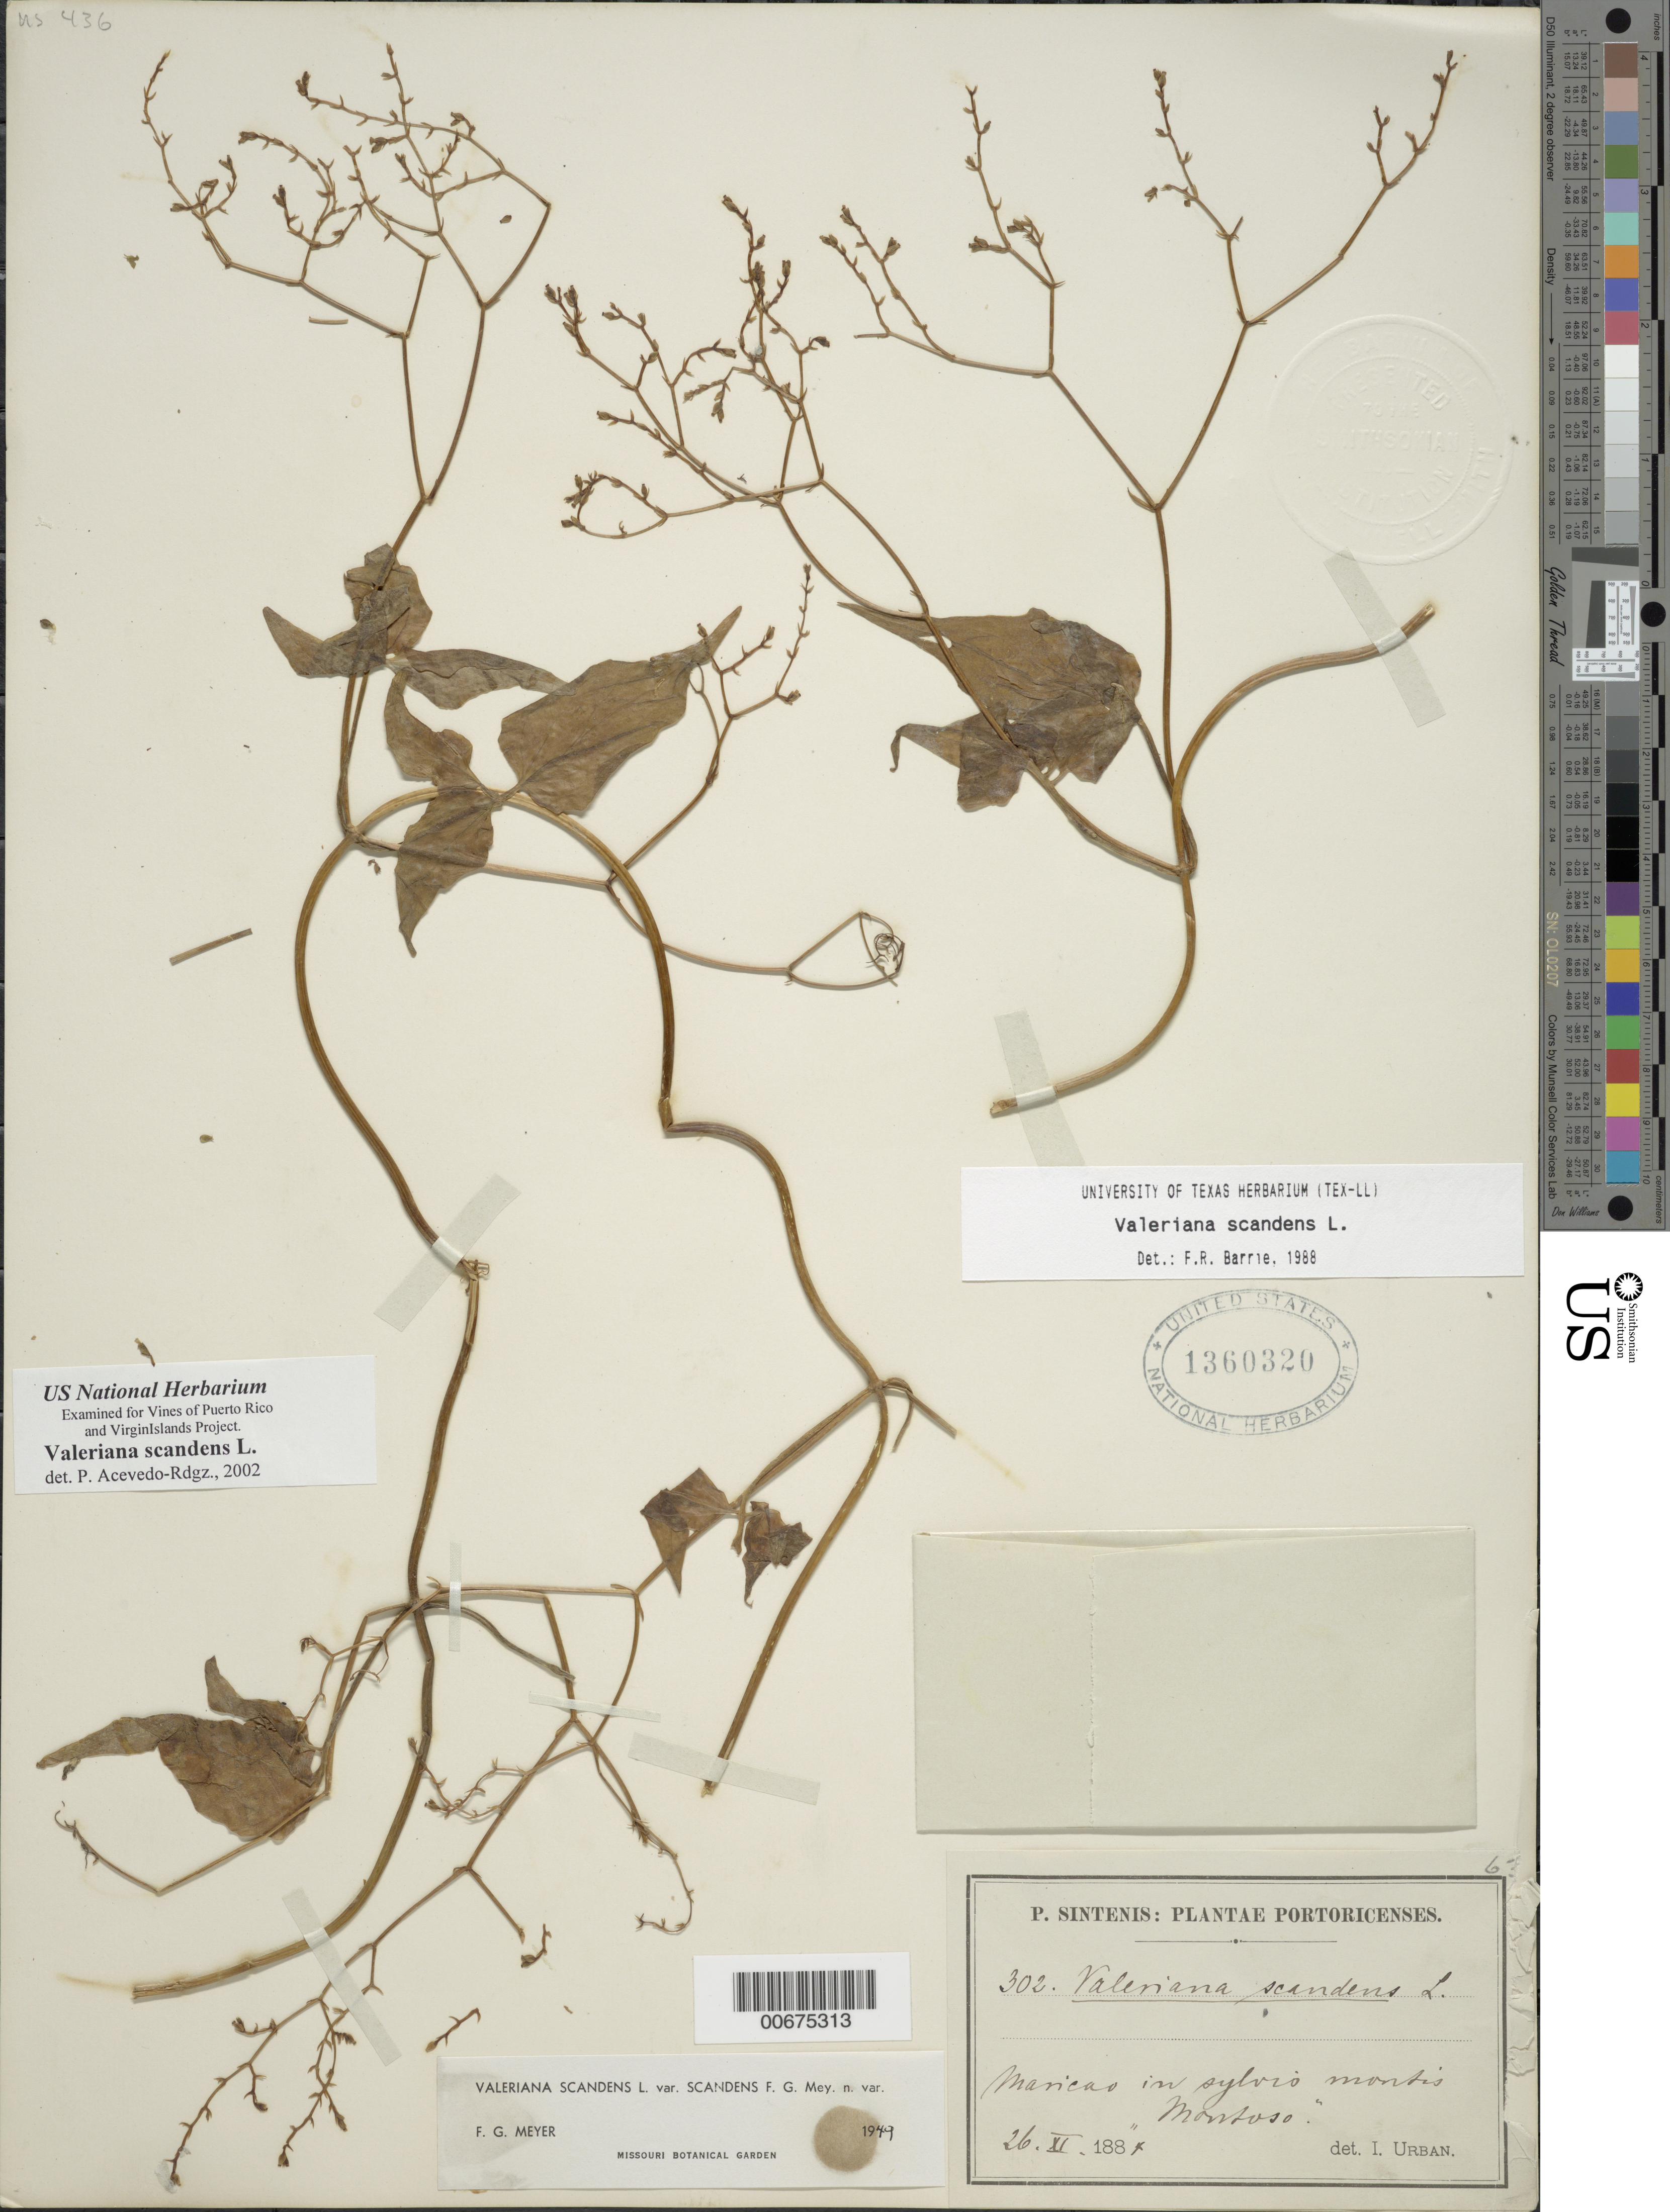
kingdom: Plantae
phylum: Tracheophyta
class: Magnoliopsida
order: Dipsacales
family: Caprifoliaceae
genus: Valeriana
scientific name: Valeriana scandens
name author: L.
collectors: P. Sintenis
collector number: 302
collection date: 1884-11-26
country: Puerto Rico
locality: Maricao in sylvis montis "Montoso".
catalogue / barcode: US 1360320